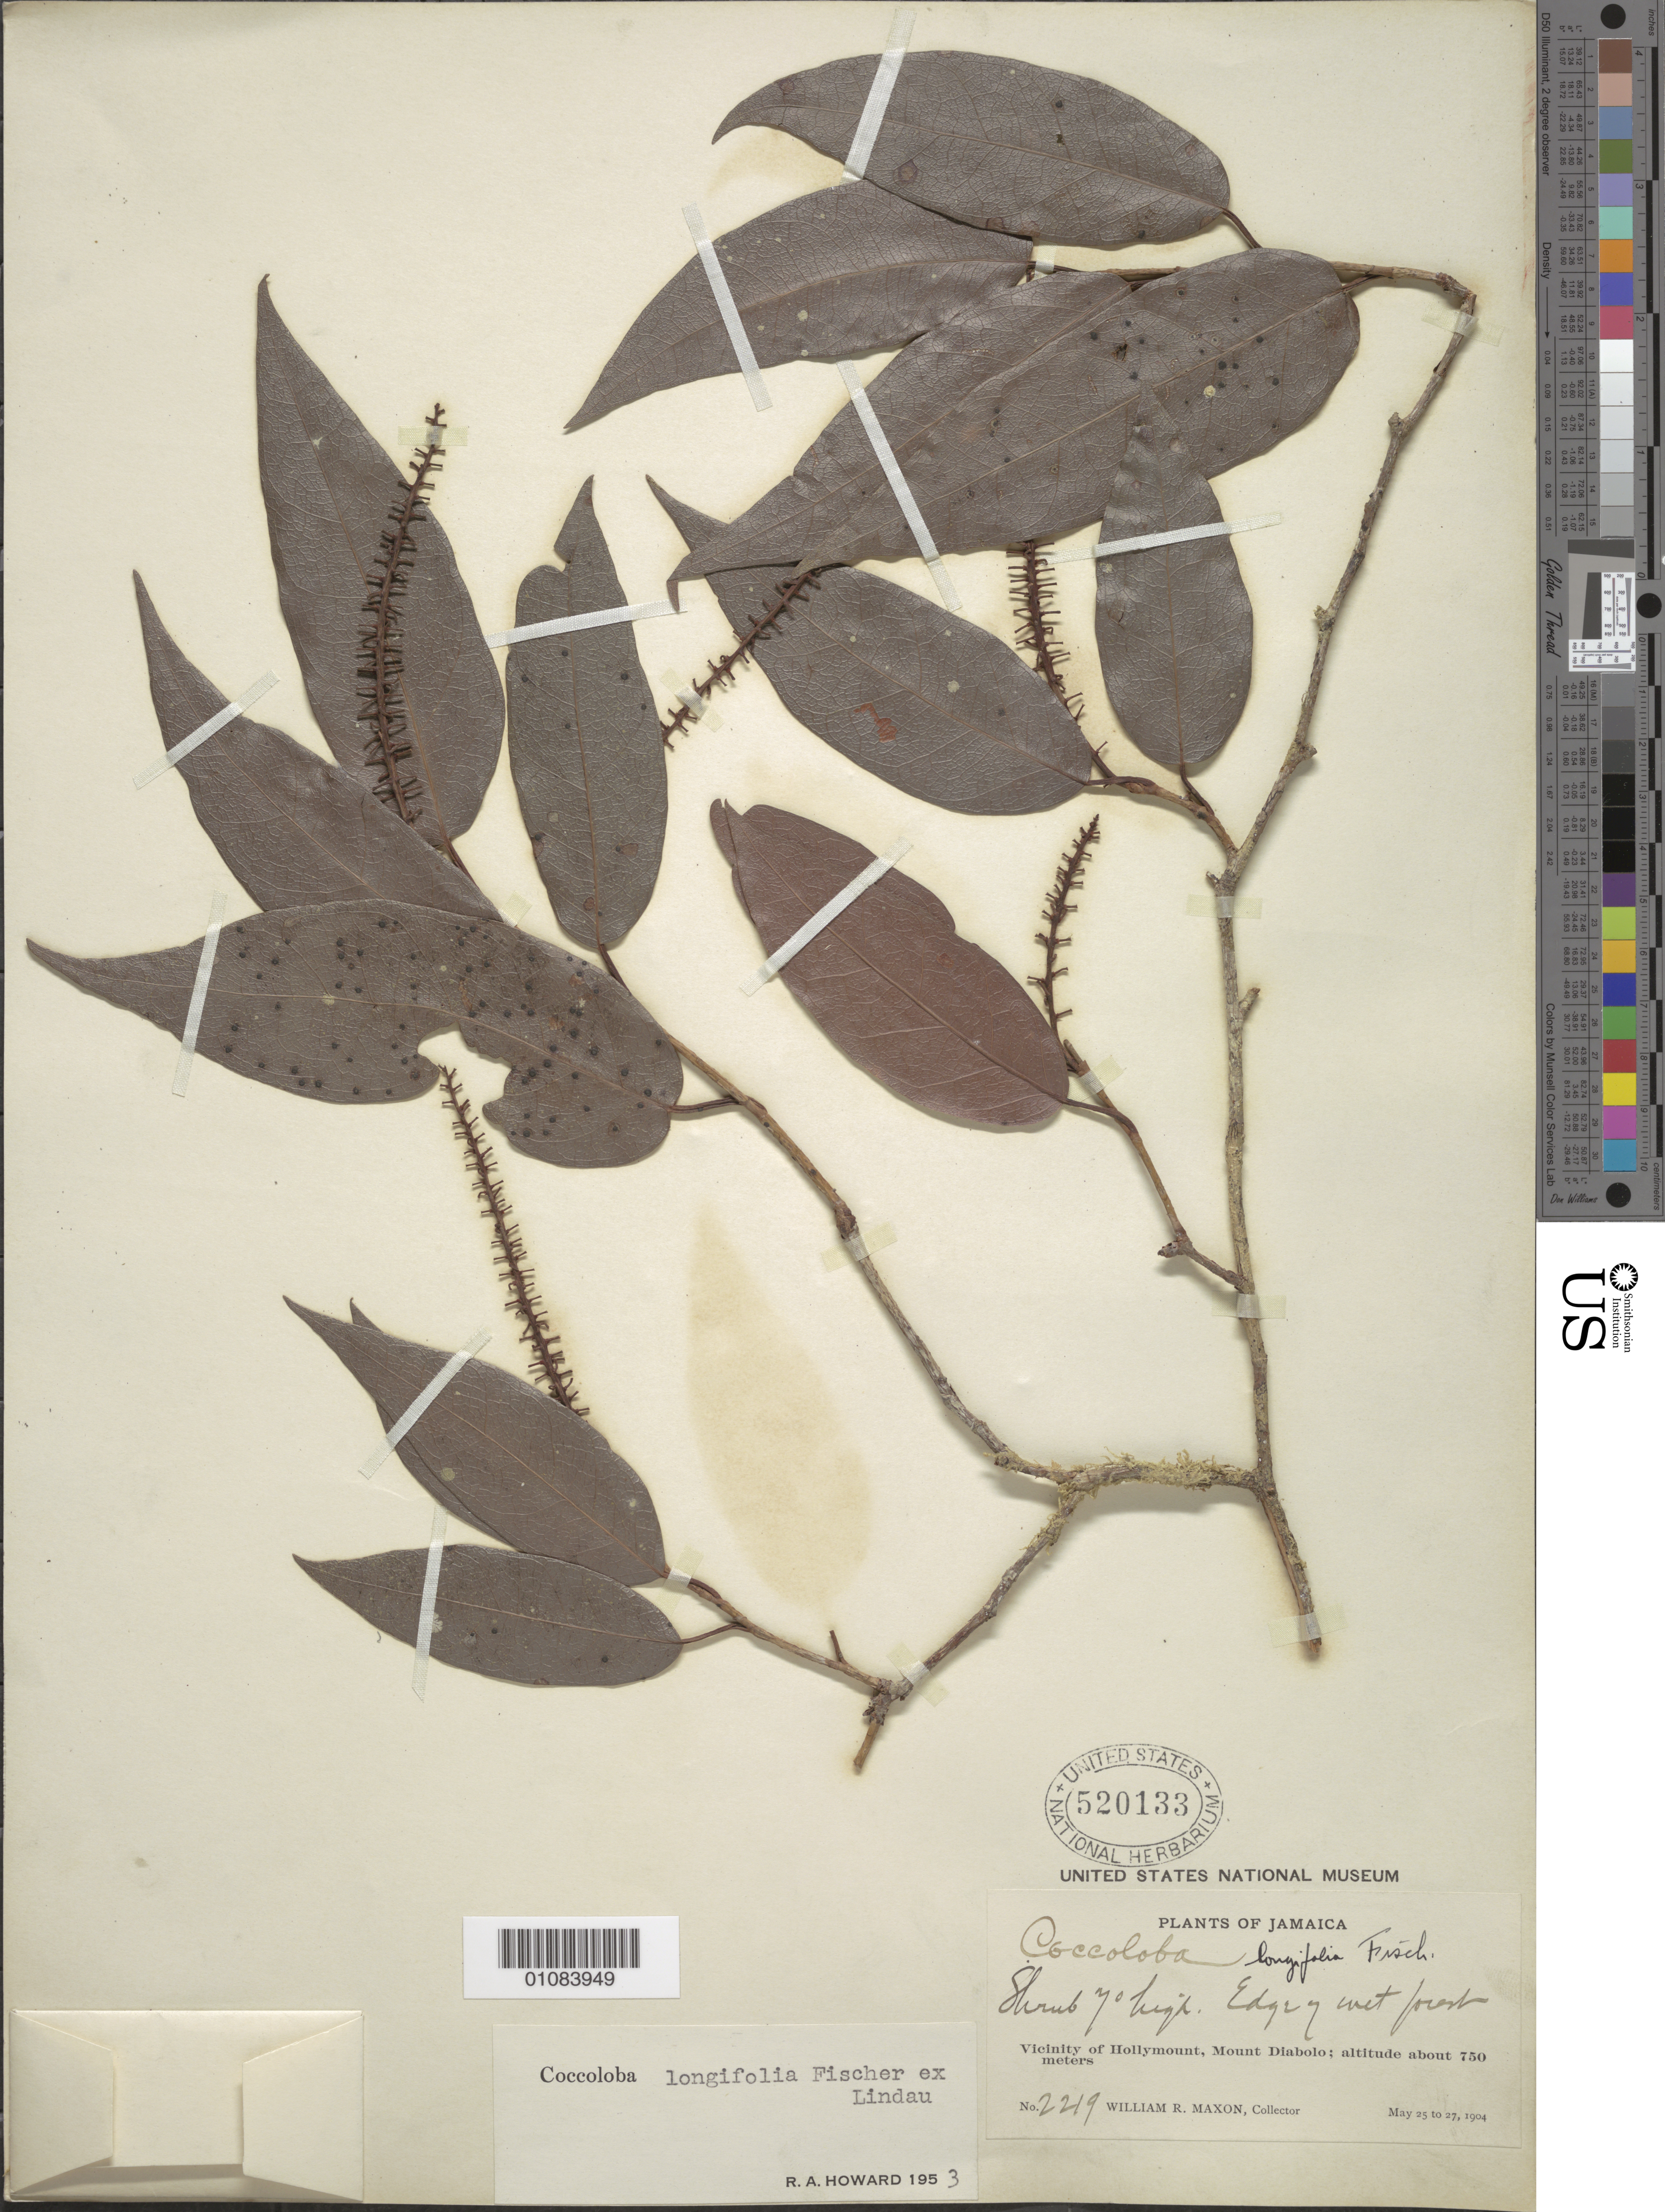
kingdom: Plantae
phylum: Tracheophyta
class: Magnoliopsida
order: Caryophyllales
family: Polygonaceae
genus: Coccoloba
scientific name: Coccoloba longifolia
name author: Fisch. ex Lindau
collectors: W. R. Maxon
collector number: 2219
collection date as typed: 25 May 1904 to 27 May 1904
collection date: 1904-05-25/1904-05-27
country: Jamaica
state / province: Saint Ann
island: Jamaica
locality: Vicinity of Hollymount, Mount Diablo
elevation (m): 750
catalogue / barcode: US 520133